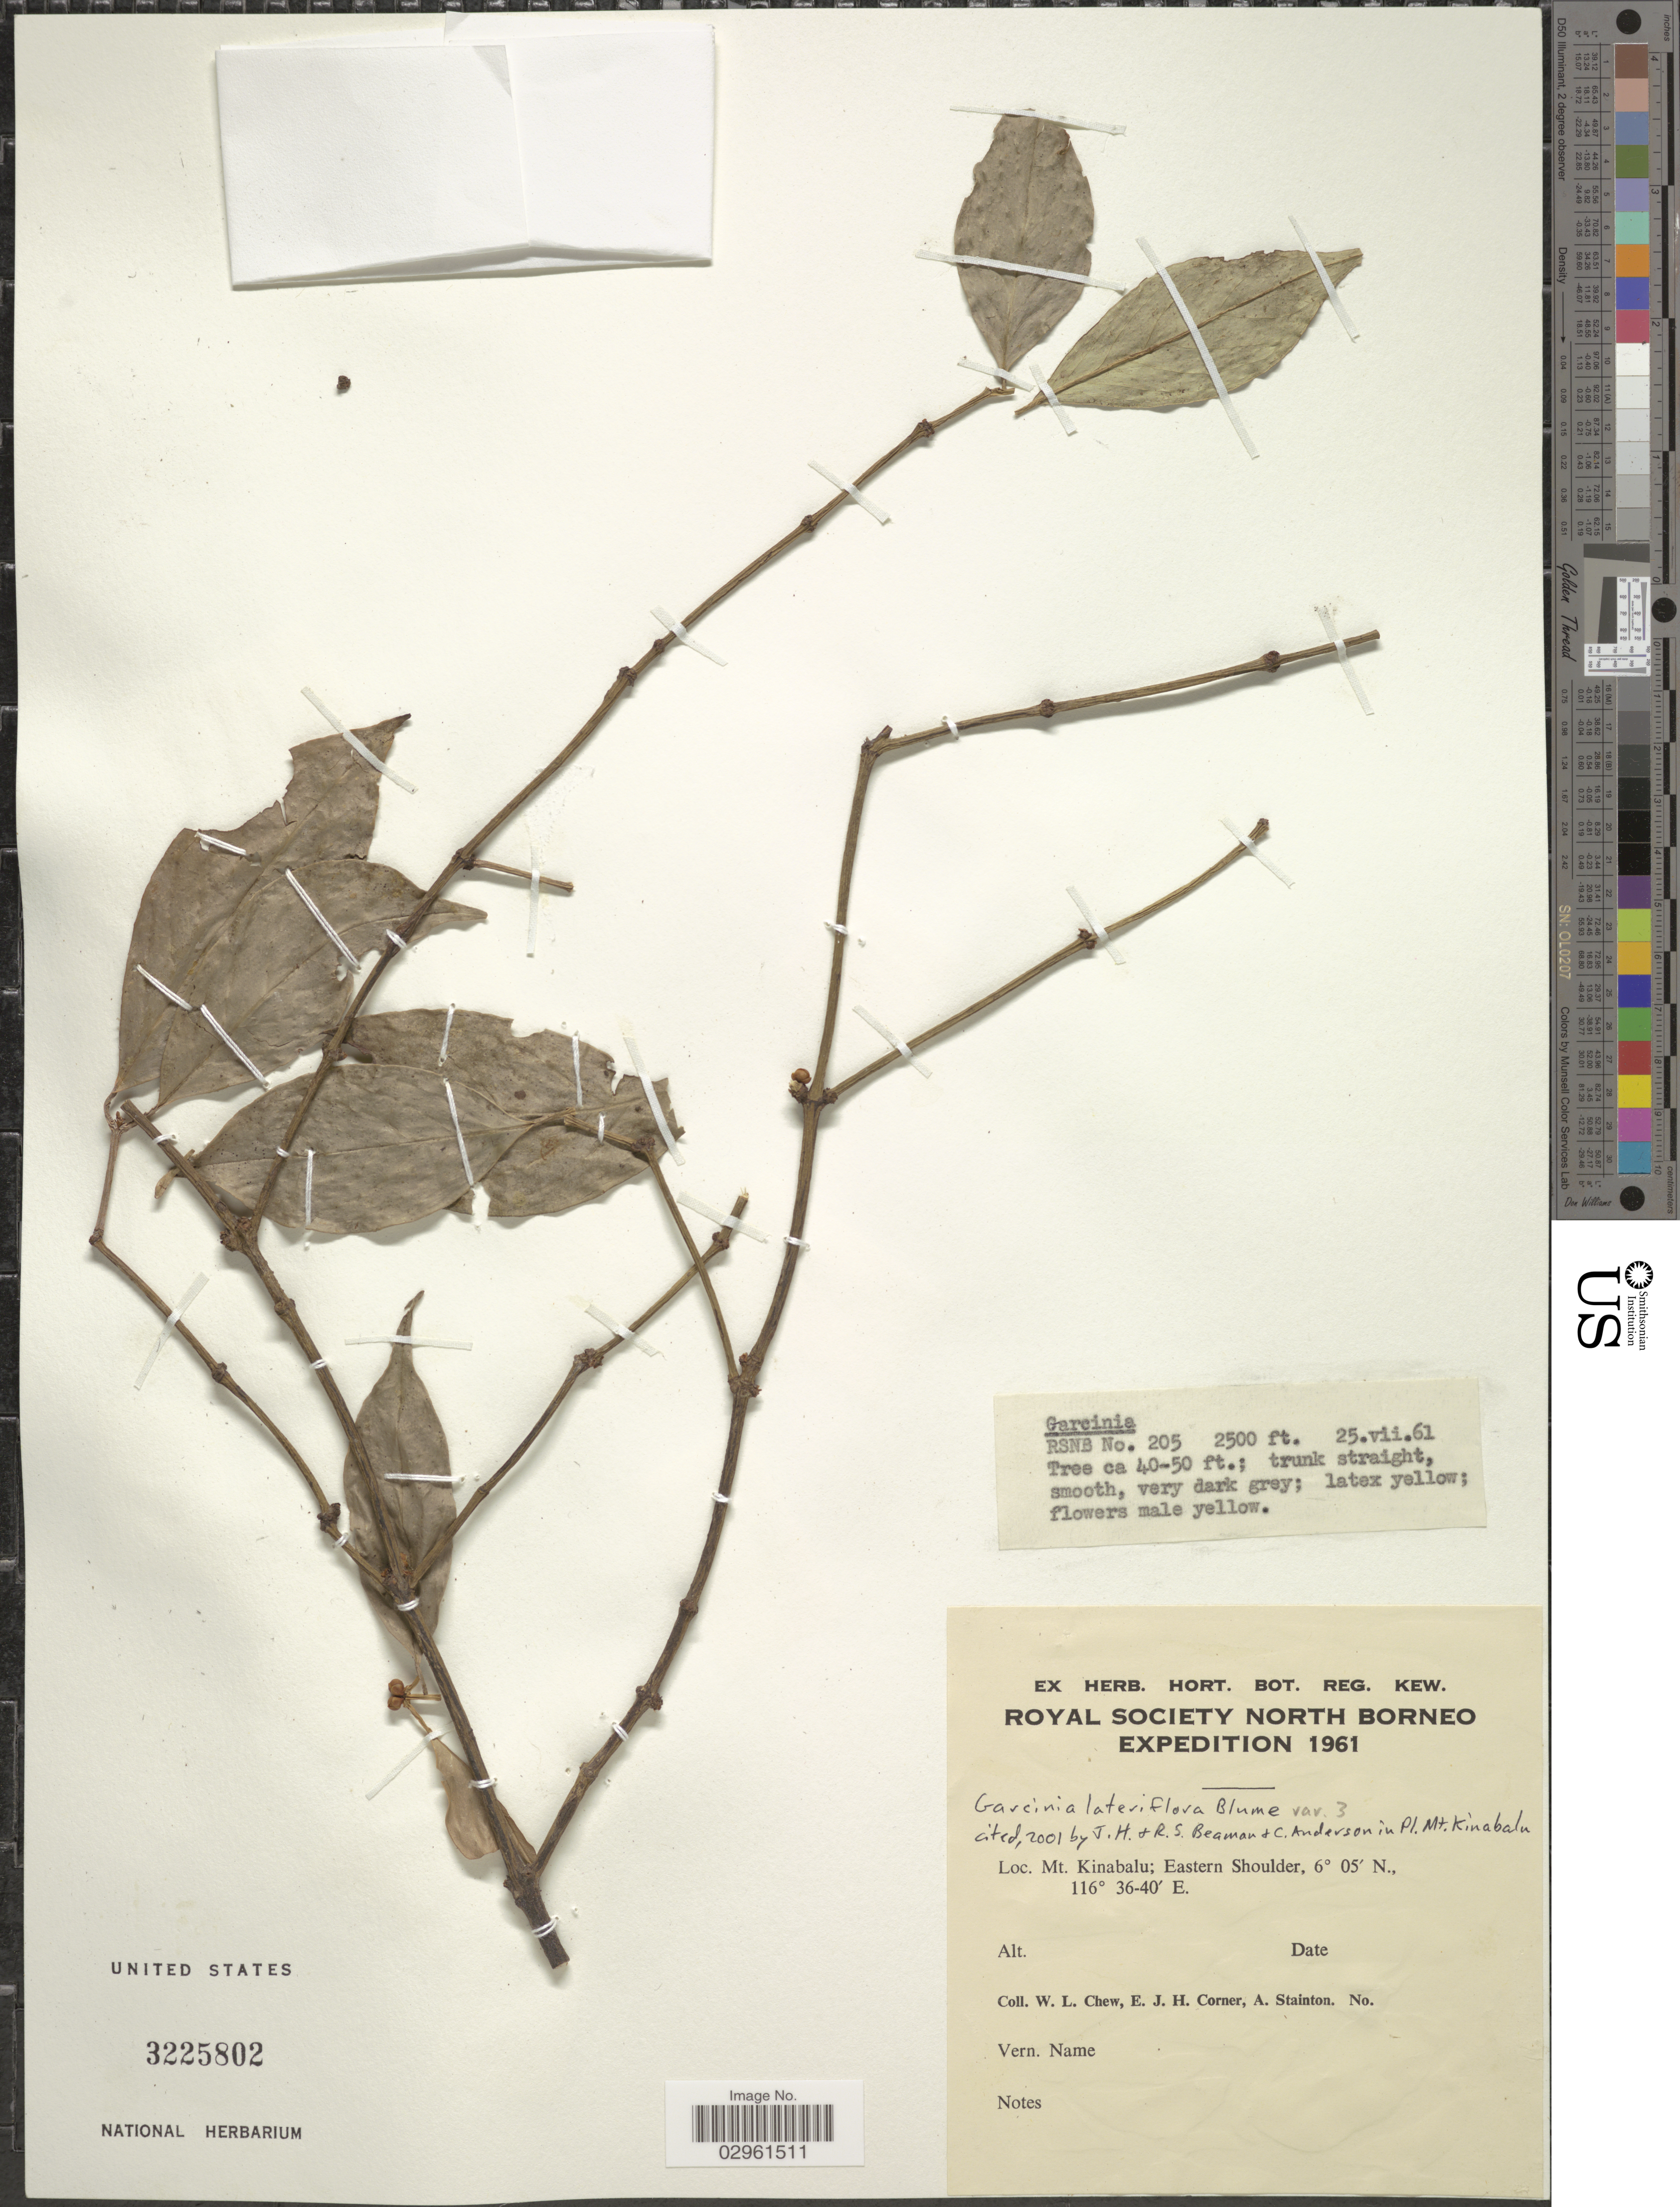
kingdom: Plantae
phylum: Tracheophyta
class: Magnoliopsida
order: Malpighiales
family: Clusiaceae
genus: Garcinia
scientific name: Garcinia lateriflora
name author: Blume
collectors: W. Chew, E. Corner & A. Stainton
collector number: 205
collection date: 1961-07-25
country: Malaysia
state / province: Sabah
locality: Mt. Kinabalu; Eastern Shoulder.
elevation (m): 762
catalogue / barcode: US 3225802